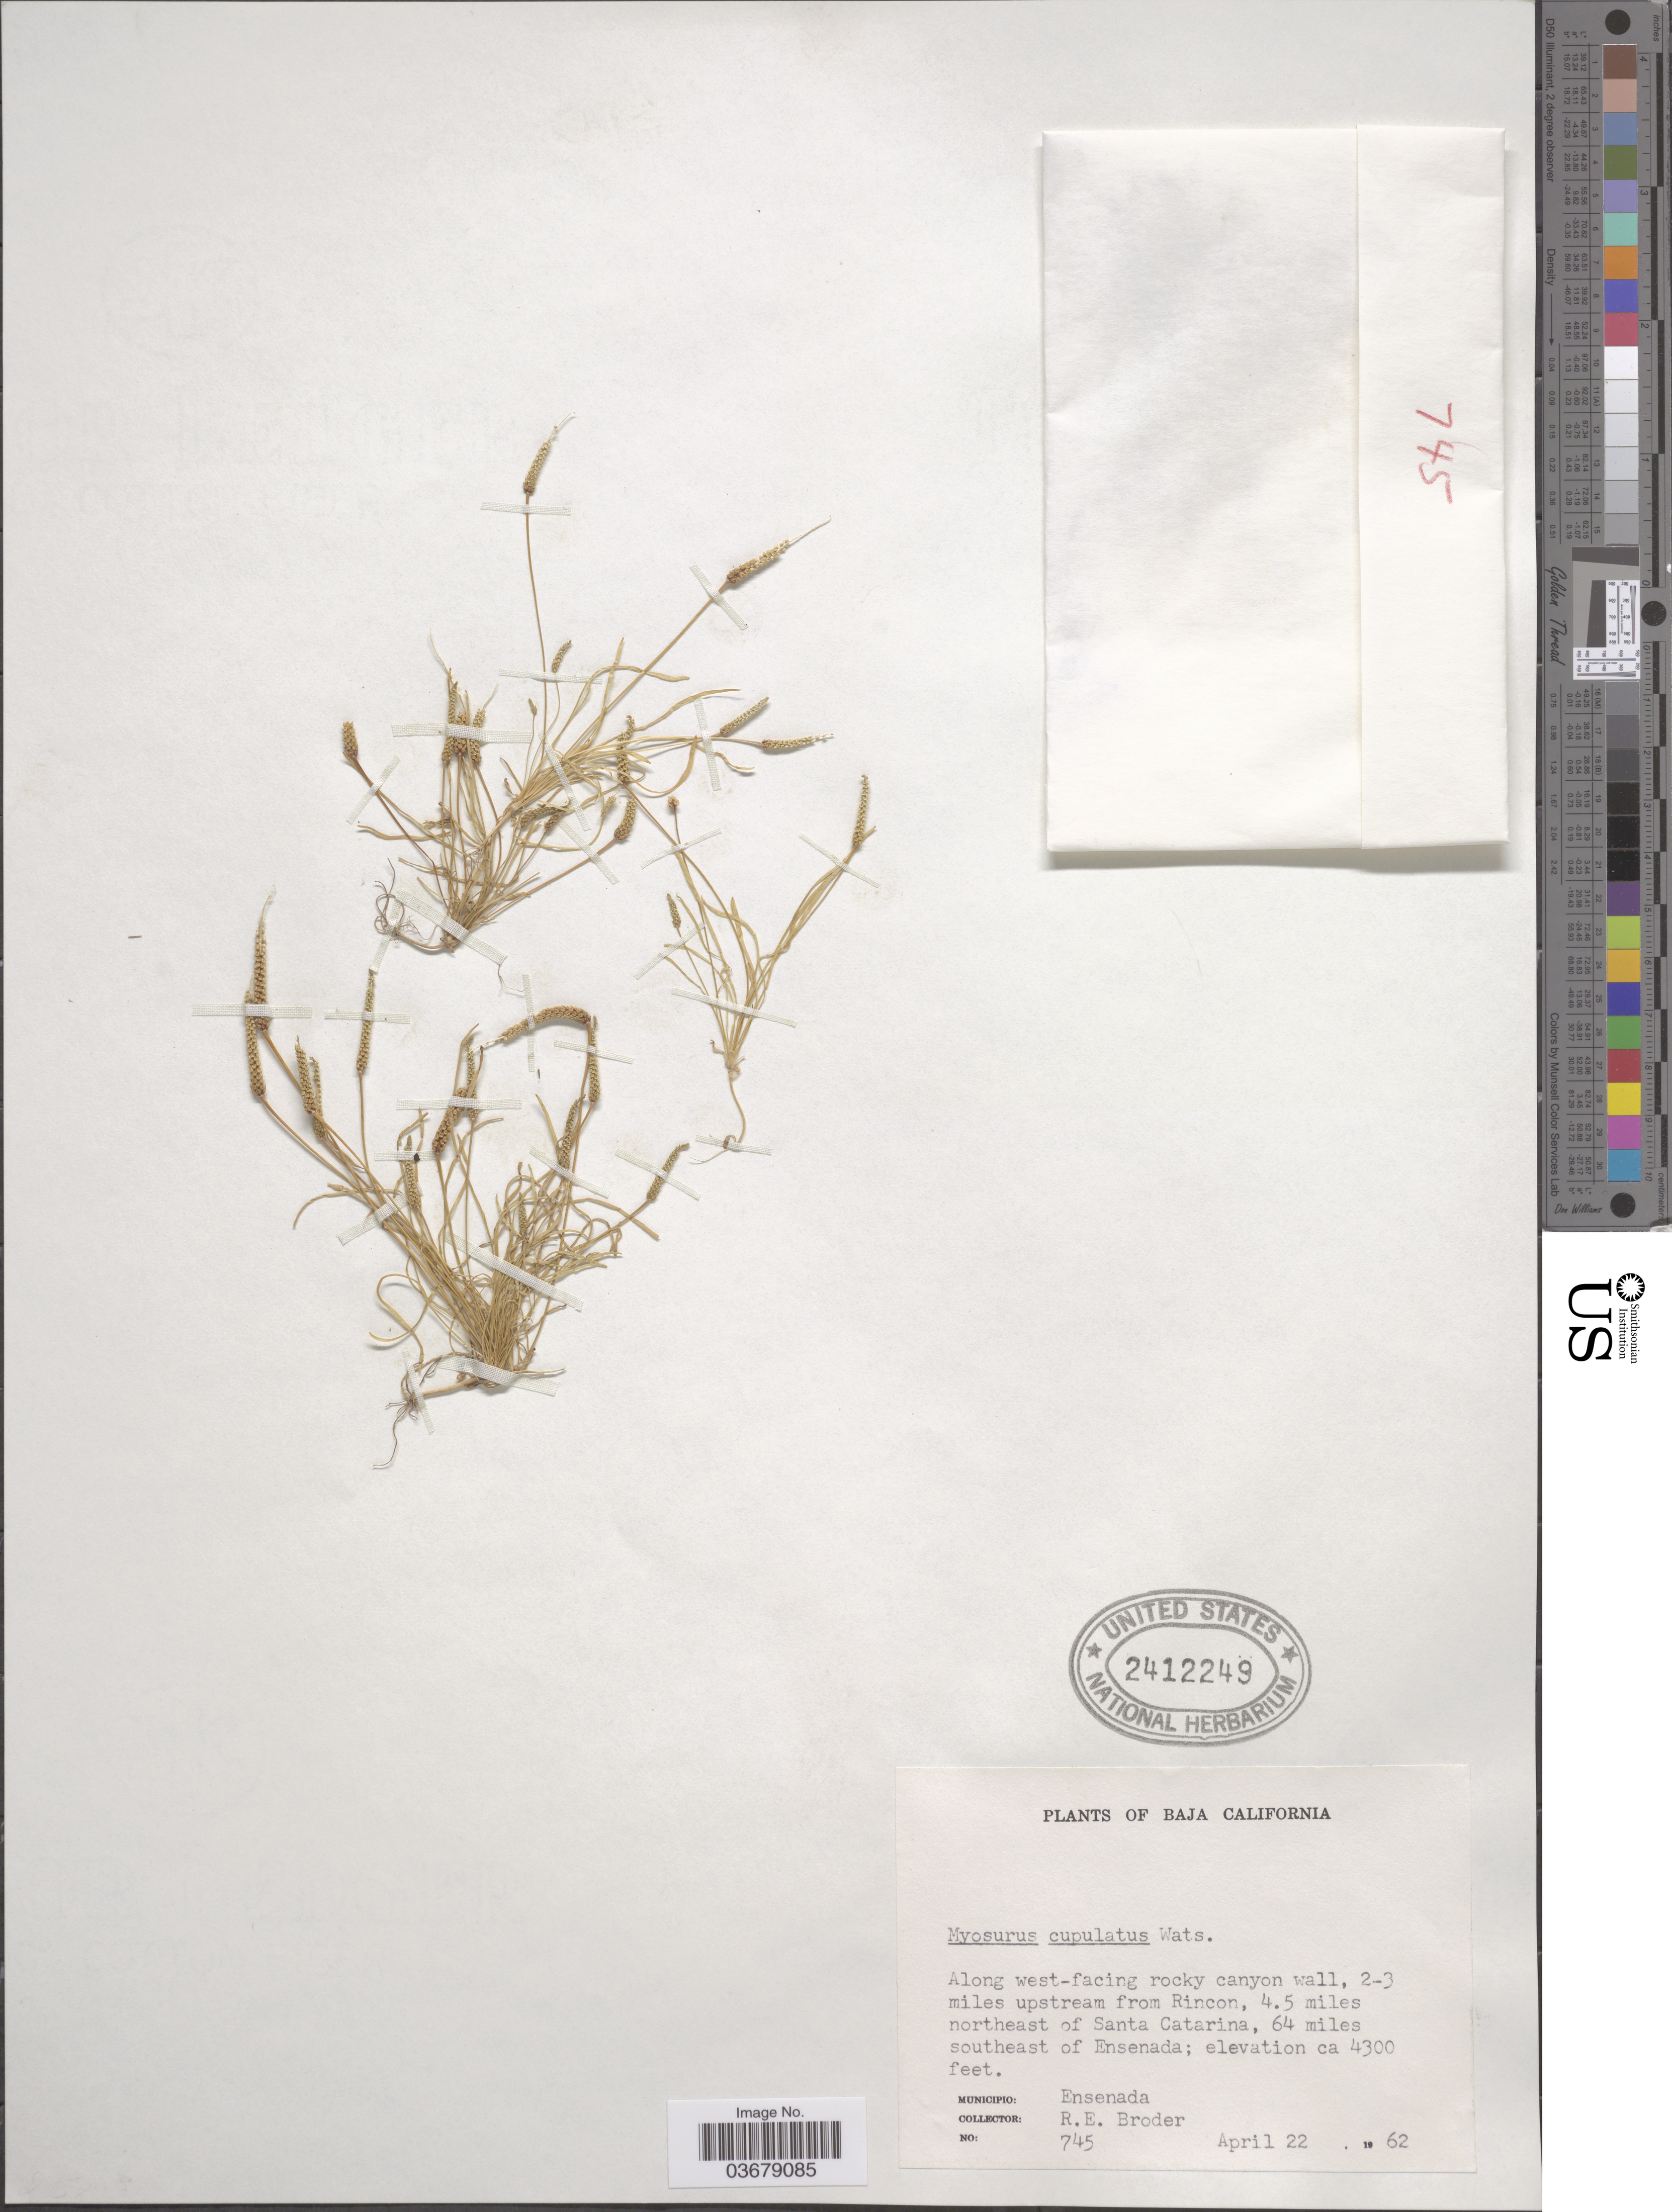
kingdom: Plantae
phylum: Tracheophyta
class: Magnoliopsida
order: Ranunculales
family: Ranunculaceae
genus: Myosurus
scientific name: Myosurus cupulatus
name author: S. Watson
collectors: R. Broder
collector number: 745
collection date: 1962-04-22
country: Mexico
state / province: Baja California Norte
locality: Along west-facing rocky canyon wall, 2-3 miles upstream from Rincon, 4.5 miles northeast of Santa Catarina. 64 miles southeast of Ensenada. Municipio: Ensenada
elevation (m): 1311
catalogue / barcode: US 2412249